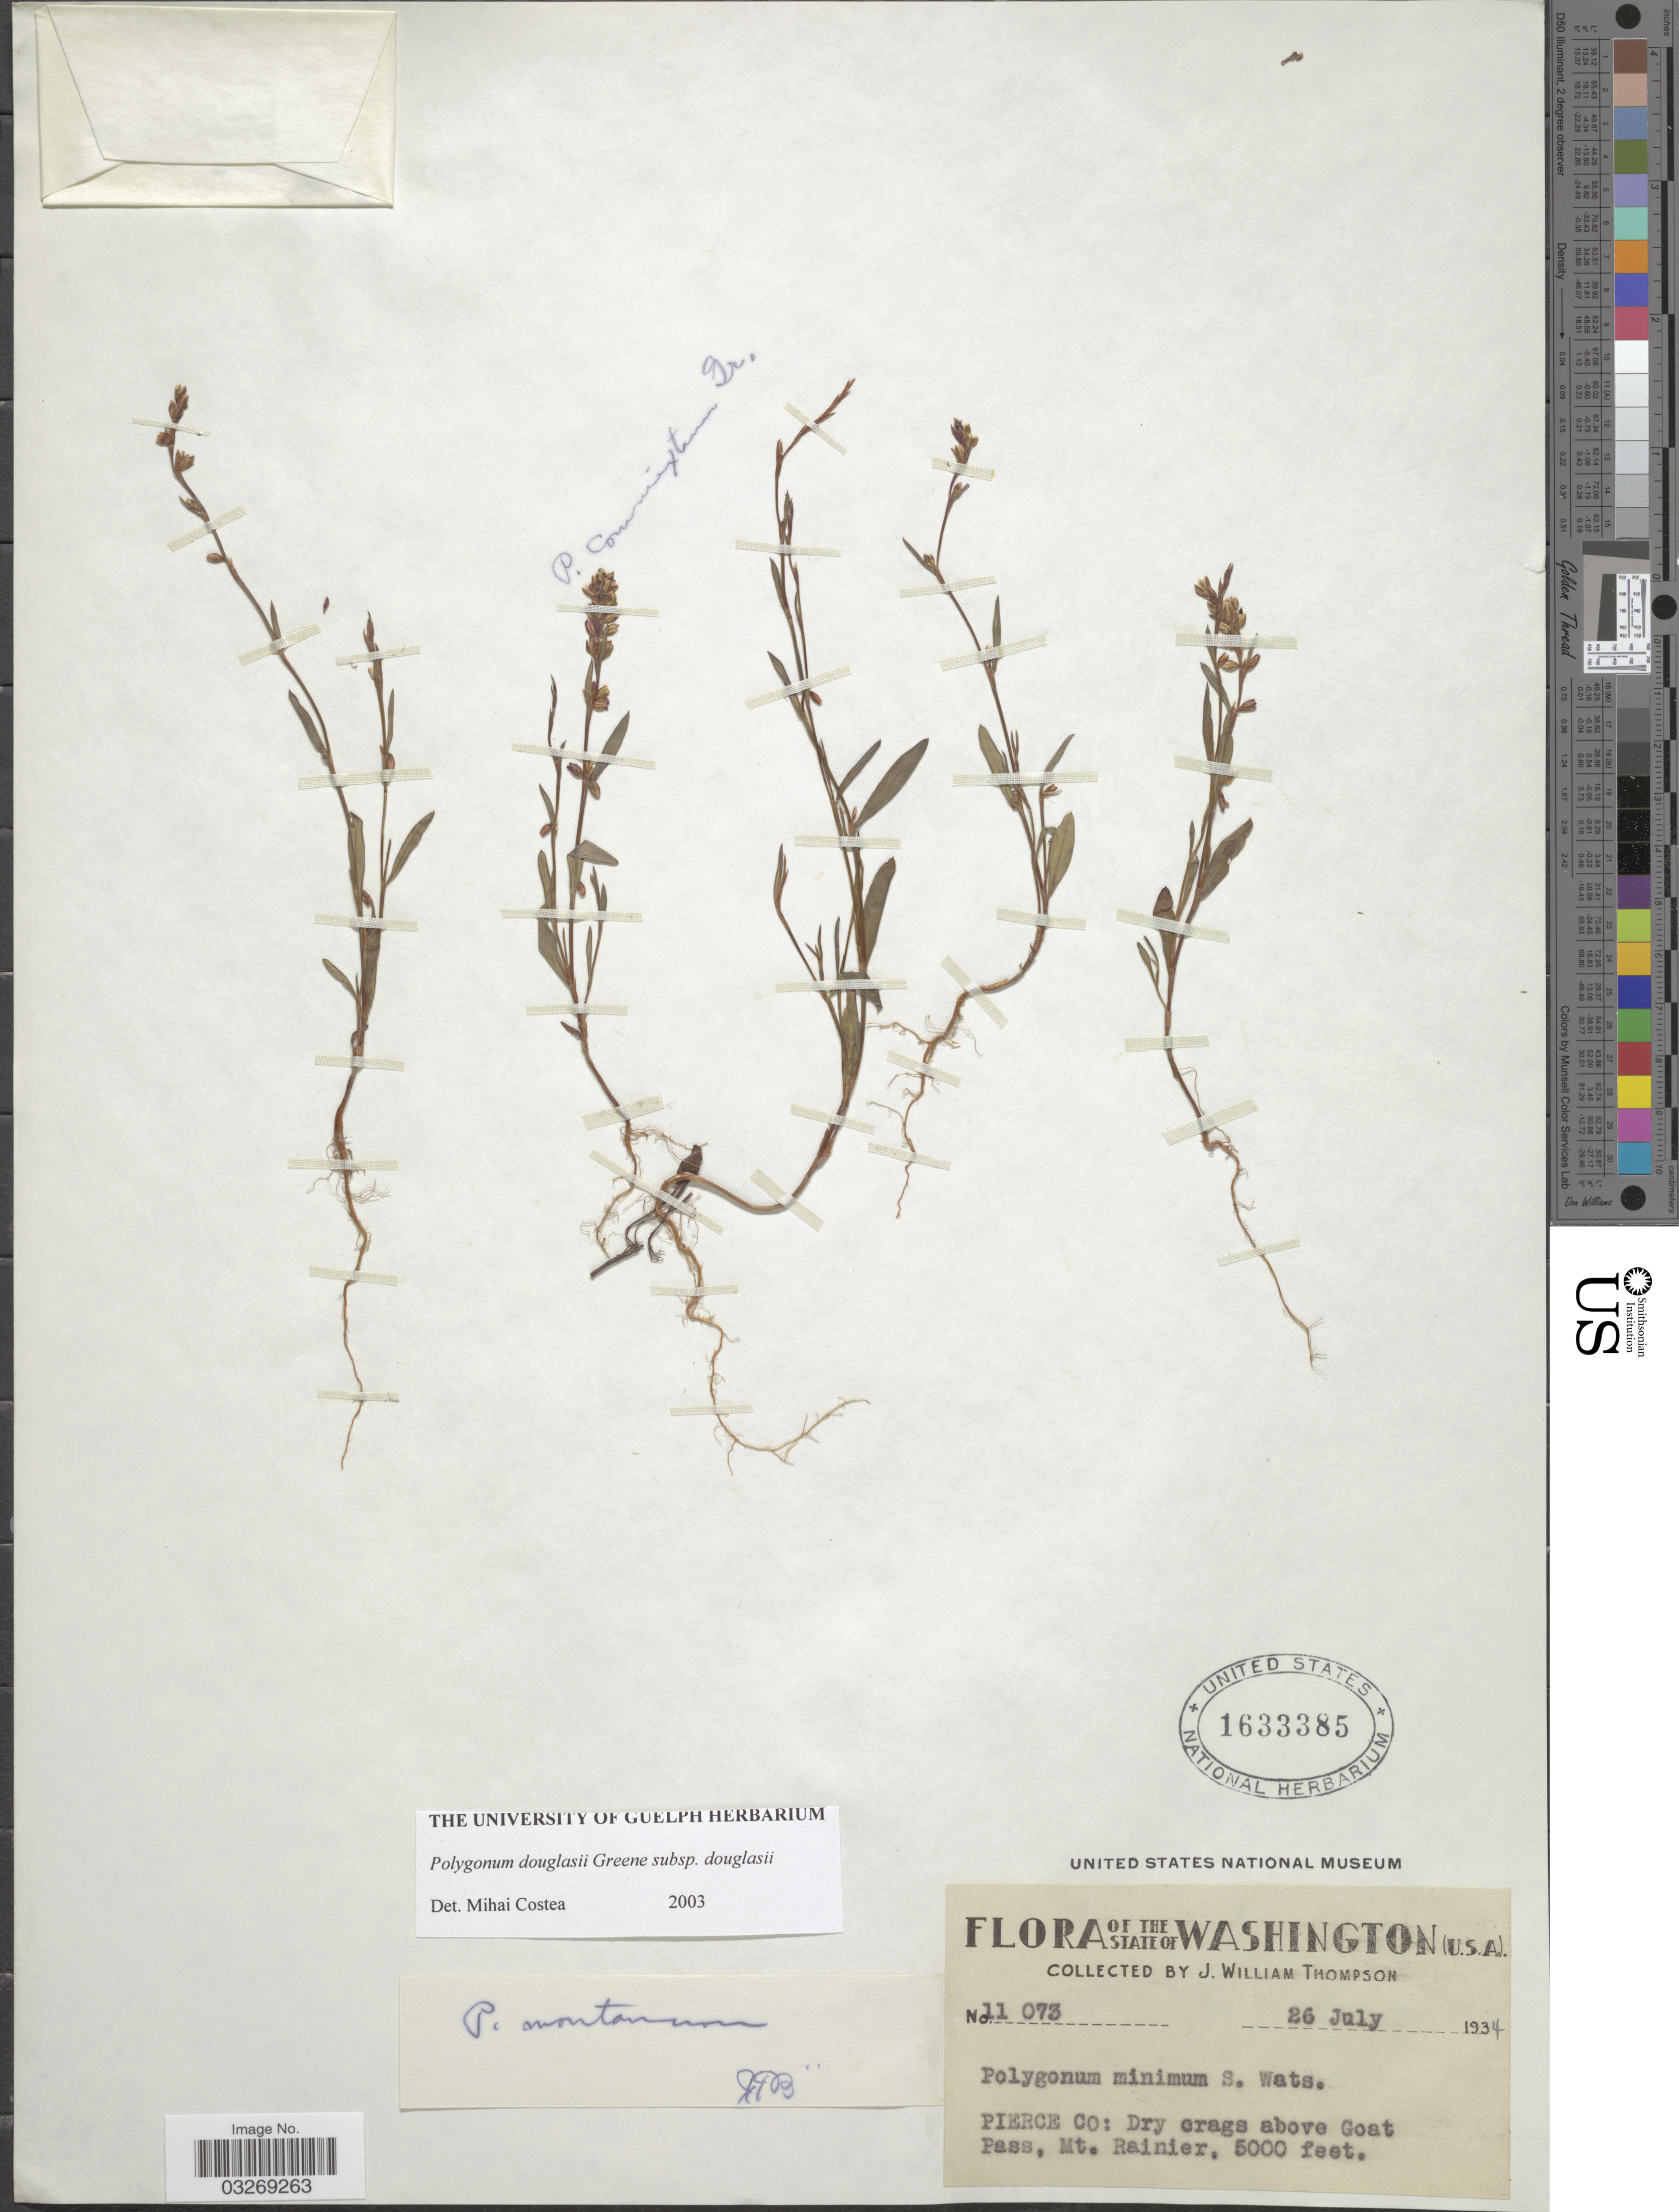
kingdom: Plantae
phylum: Tracheophyta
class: Magnoliopsida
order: Caryophyllales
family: Polygonaceae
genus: Polygonum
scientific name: Polygonum douglasii subsp. douglasii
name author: Greene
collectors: J. W. Thompson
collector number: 11073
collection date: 1934-07-26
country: United States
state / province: Washington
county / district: Pierce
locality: Pierce Co: Dry crags above Goat Pass, Mt. Rainier.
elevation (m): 1524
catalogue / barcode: US 1633385